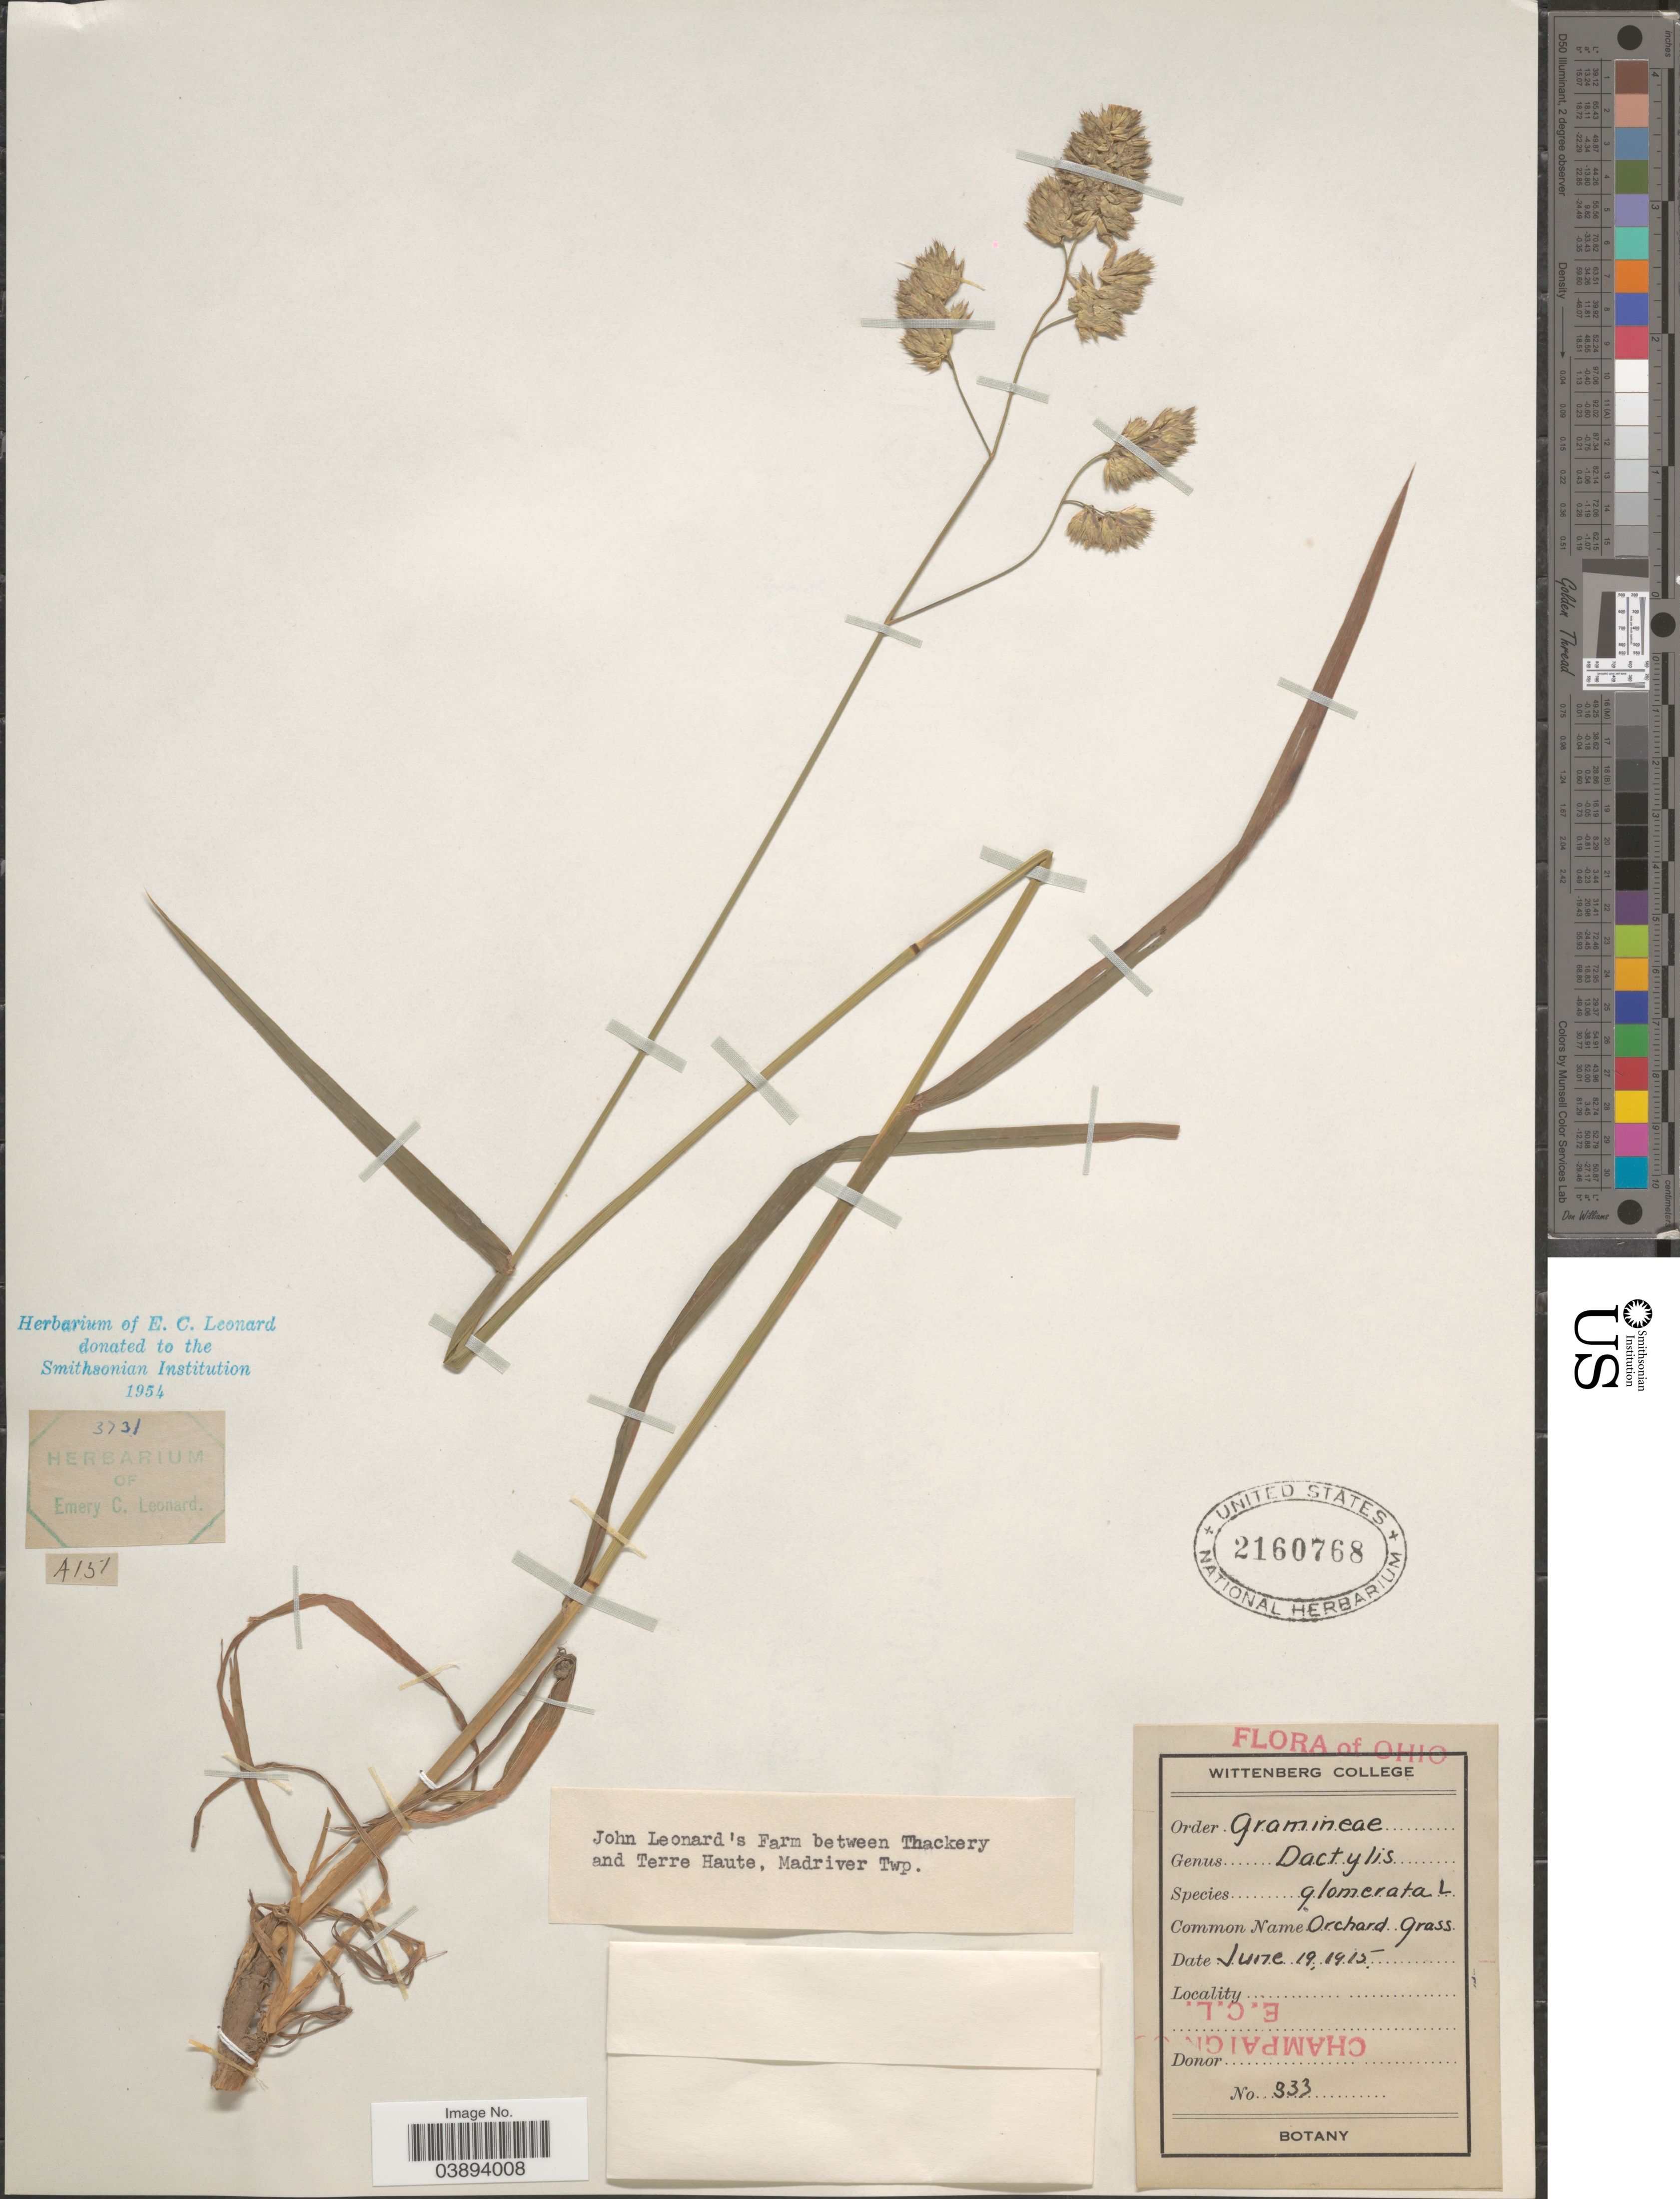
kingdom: Plantae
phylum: Tracheophyta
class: Liliopsida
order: Poales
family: Poaceae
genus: Dactylis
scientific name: Dactylis glomerata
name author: L.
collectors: E. C. Leonard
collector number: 833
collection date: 1915-06-19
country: United States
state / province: Ohio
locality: Champaign Co. John Leonard's Farm between Thackery and Terre Haute, Madriver Twp.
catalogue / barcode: US 2160768